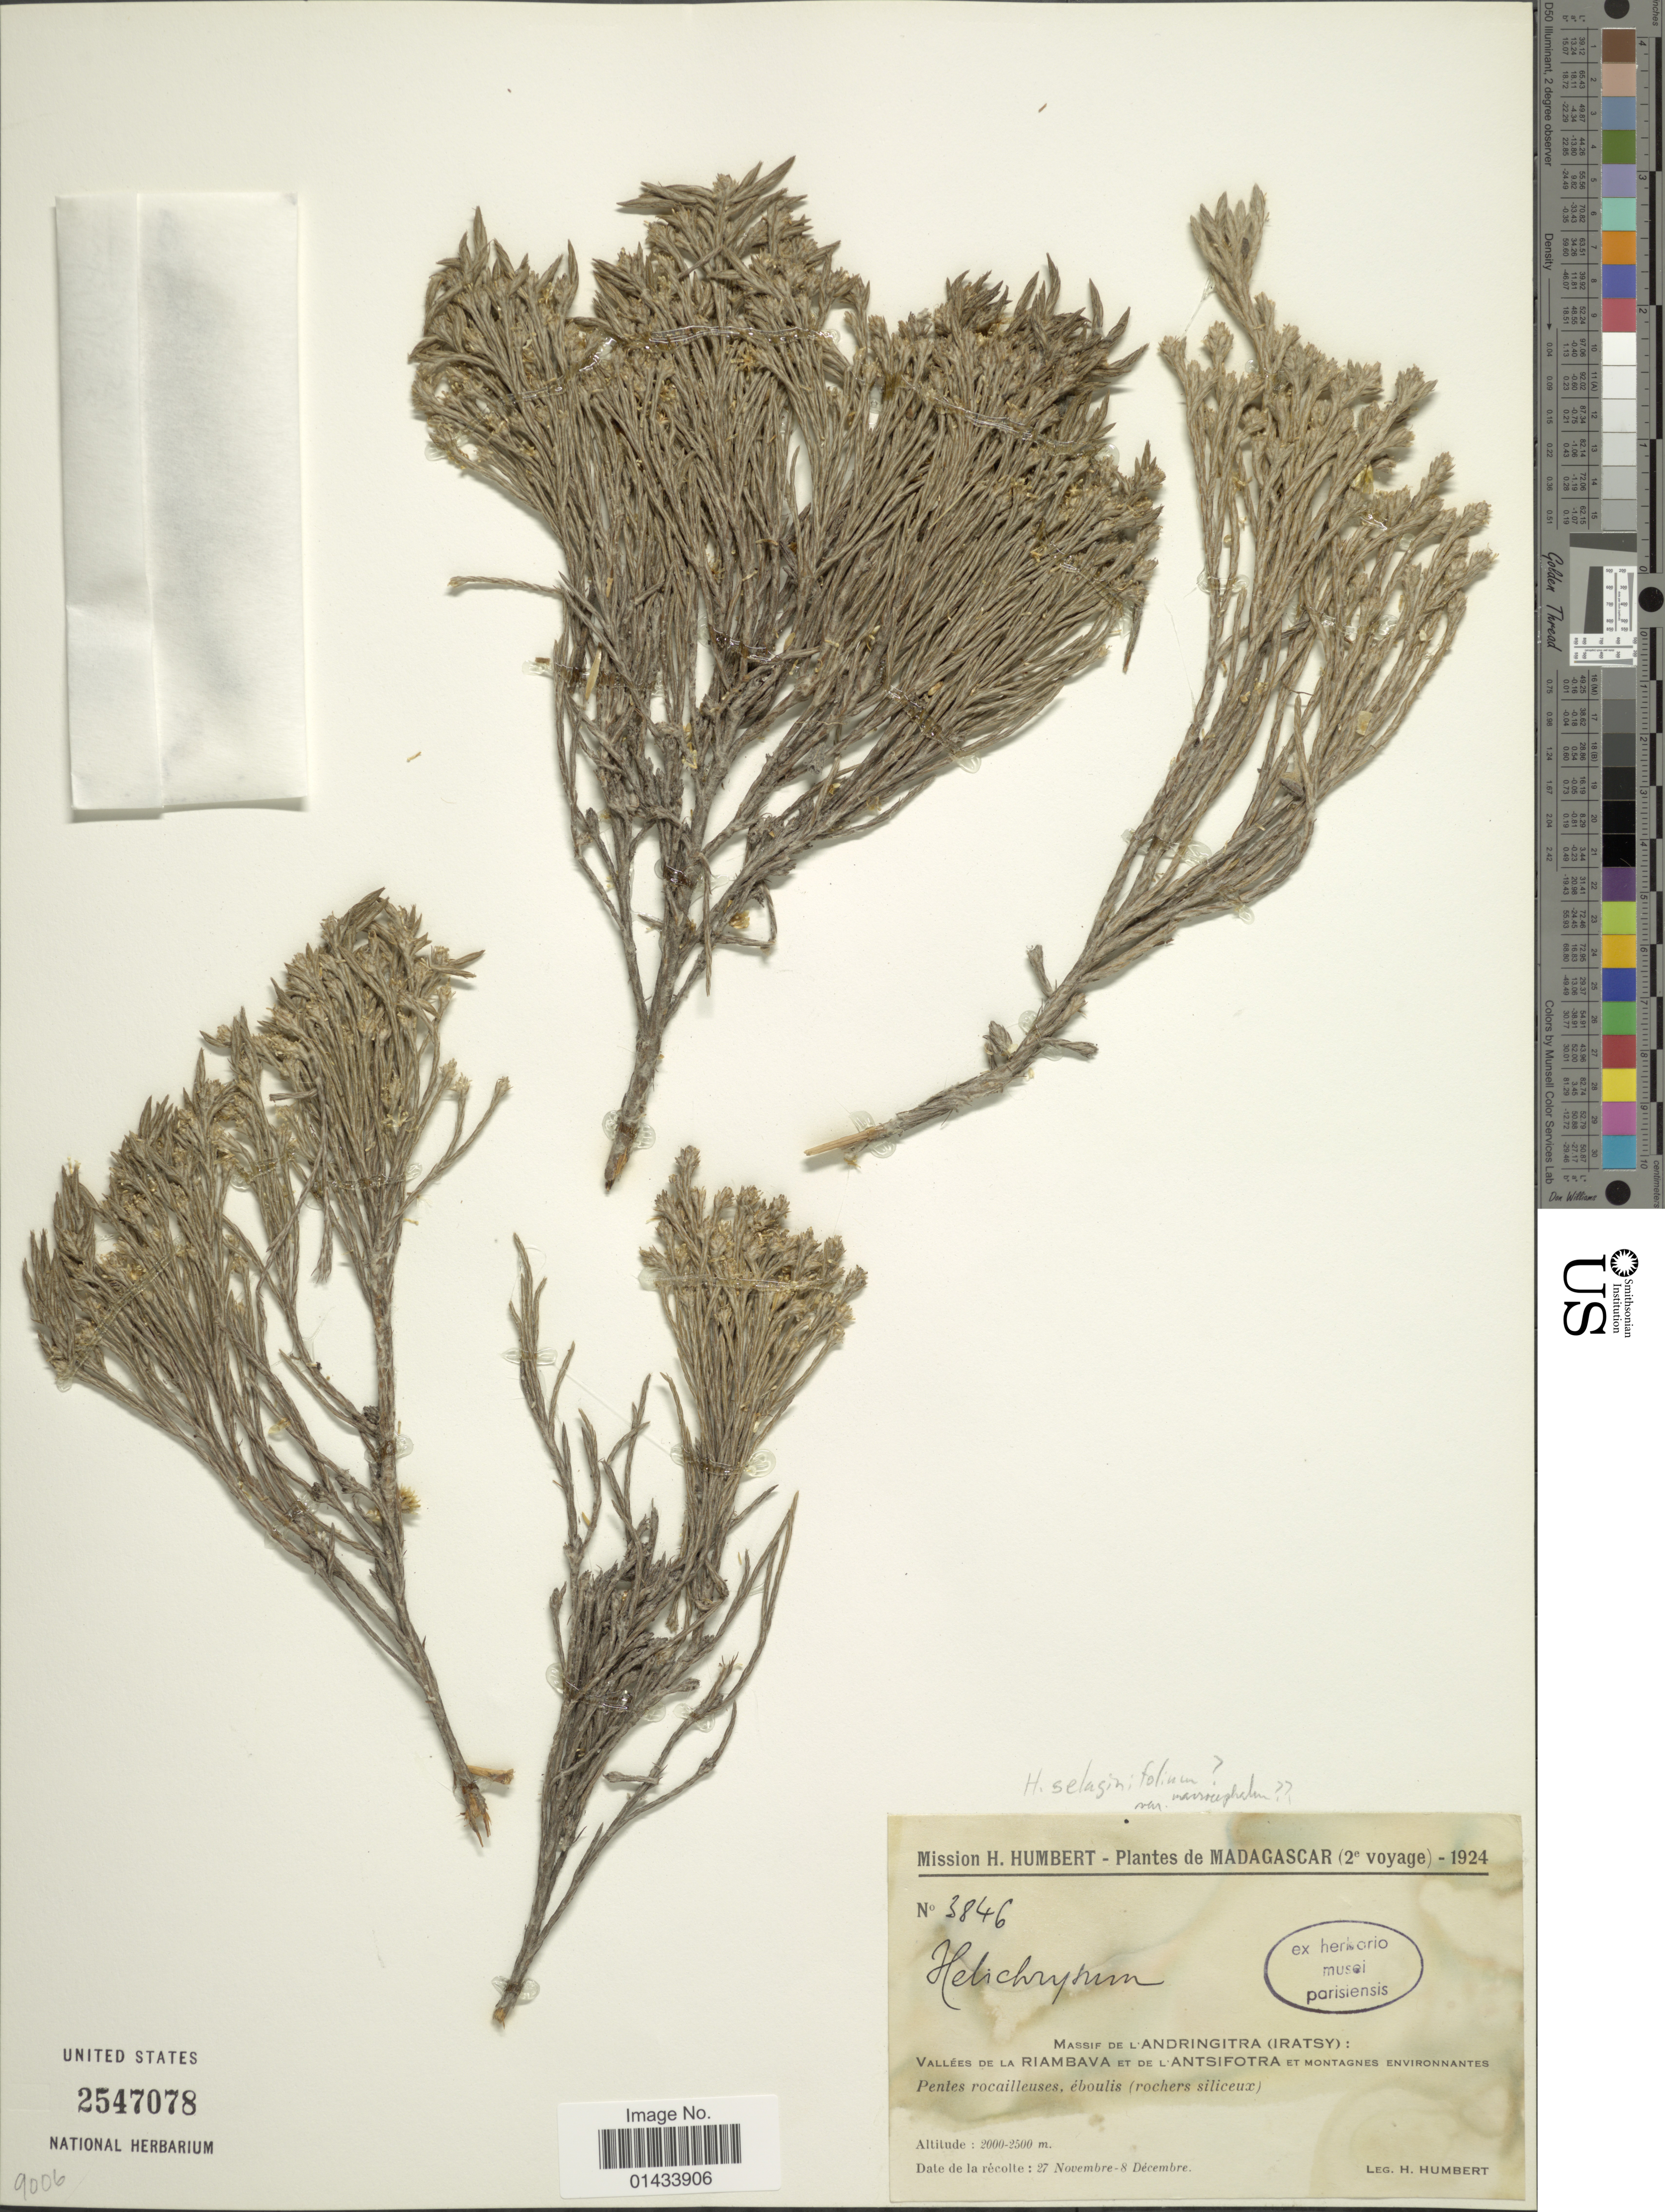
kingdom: Plantae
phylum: Tracheophyta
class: Magnoliopsida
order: Asterales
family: Asteraceae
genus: Helichrysum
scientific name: Helichrysum sp.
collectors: H. Humbert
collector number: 3846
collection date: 1924-11-27/1924-12-08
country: Madagascar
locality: Massid de L'Andringitra (Iratsy), Vallées de La Riambava et de L'Antsifotra et Montagnes Environnantes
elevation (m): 2000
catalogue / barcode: US 2547078